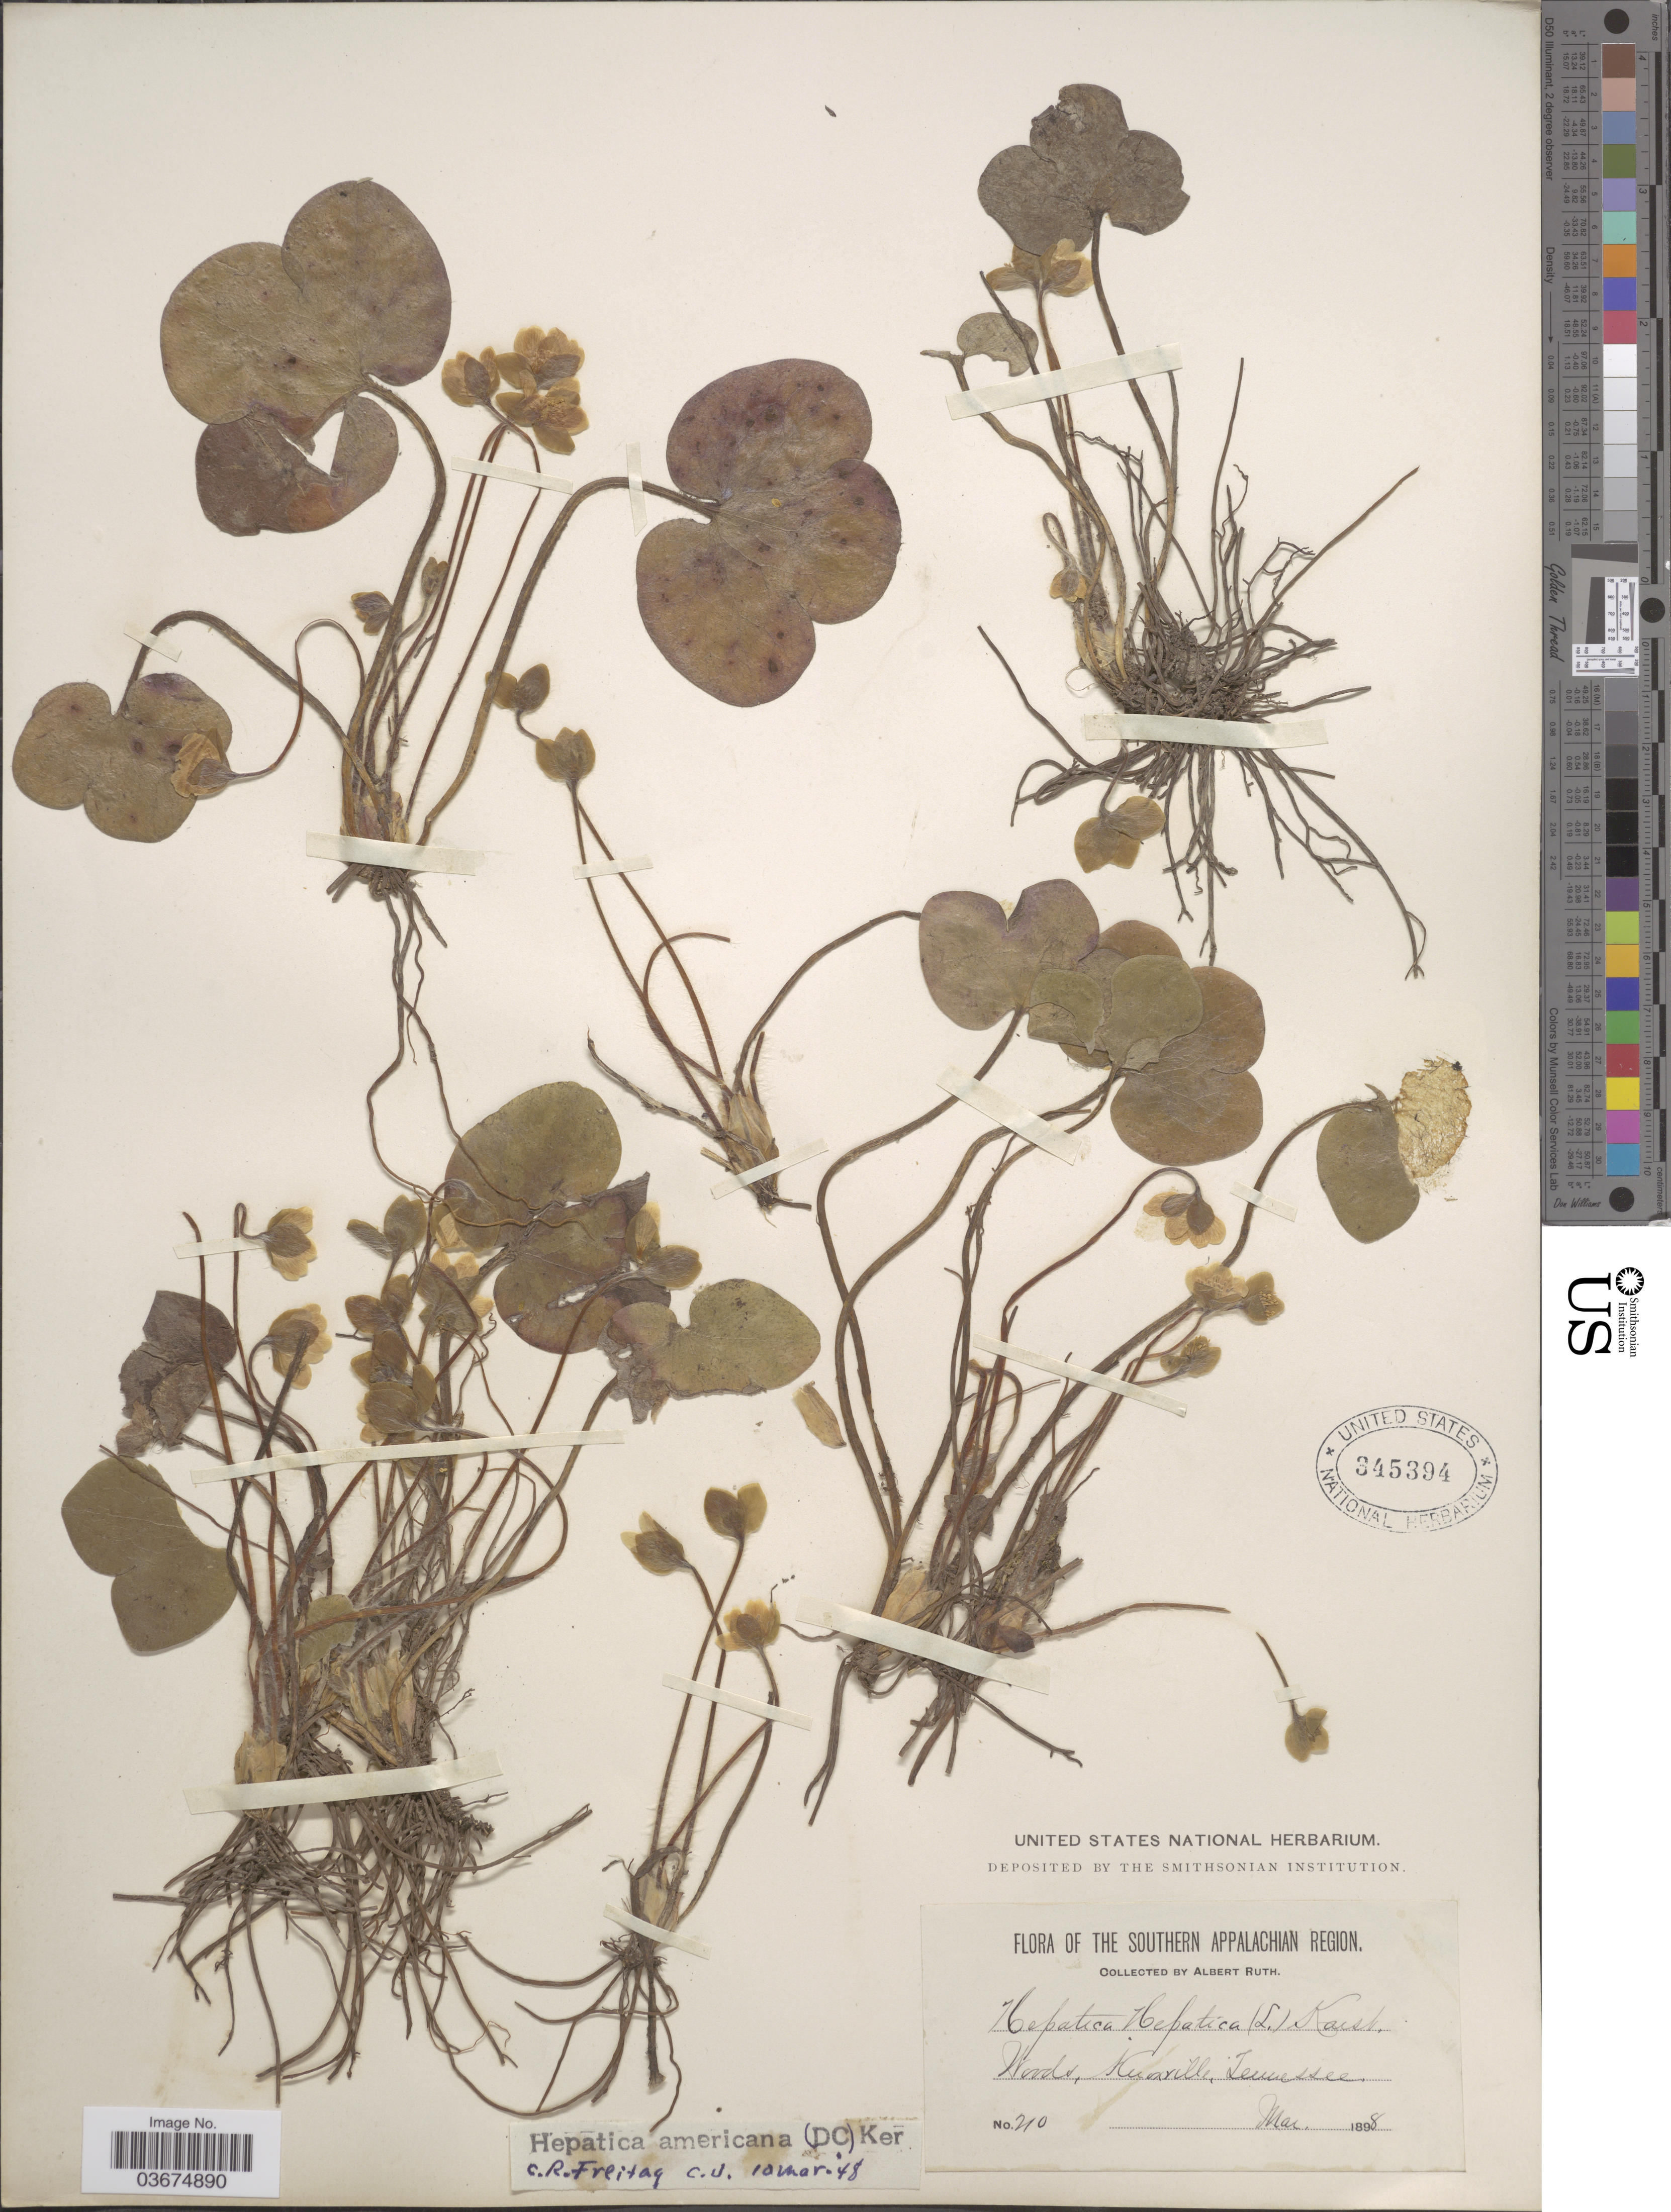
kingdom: Plantae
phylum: Tracheophyta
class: Magnoliopsida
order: Ranunculales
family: Ranunculaceae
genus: Hepatica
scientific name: Hepatica americana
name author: (DC.) Ker Gawl.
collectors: A. Ruth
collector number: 210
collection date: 1898-03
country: United States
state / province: Tennessee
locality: Southern Appalachian Region. Knoxville.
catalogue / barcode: US 345394